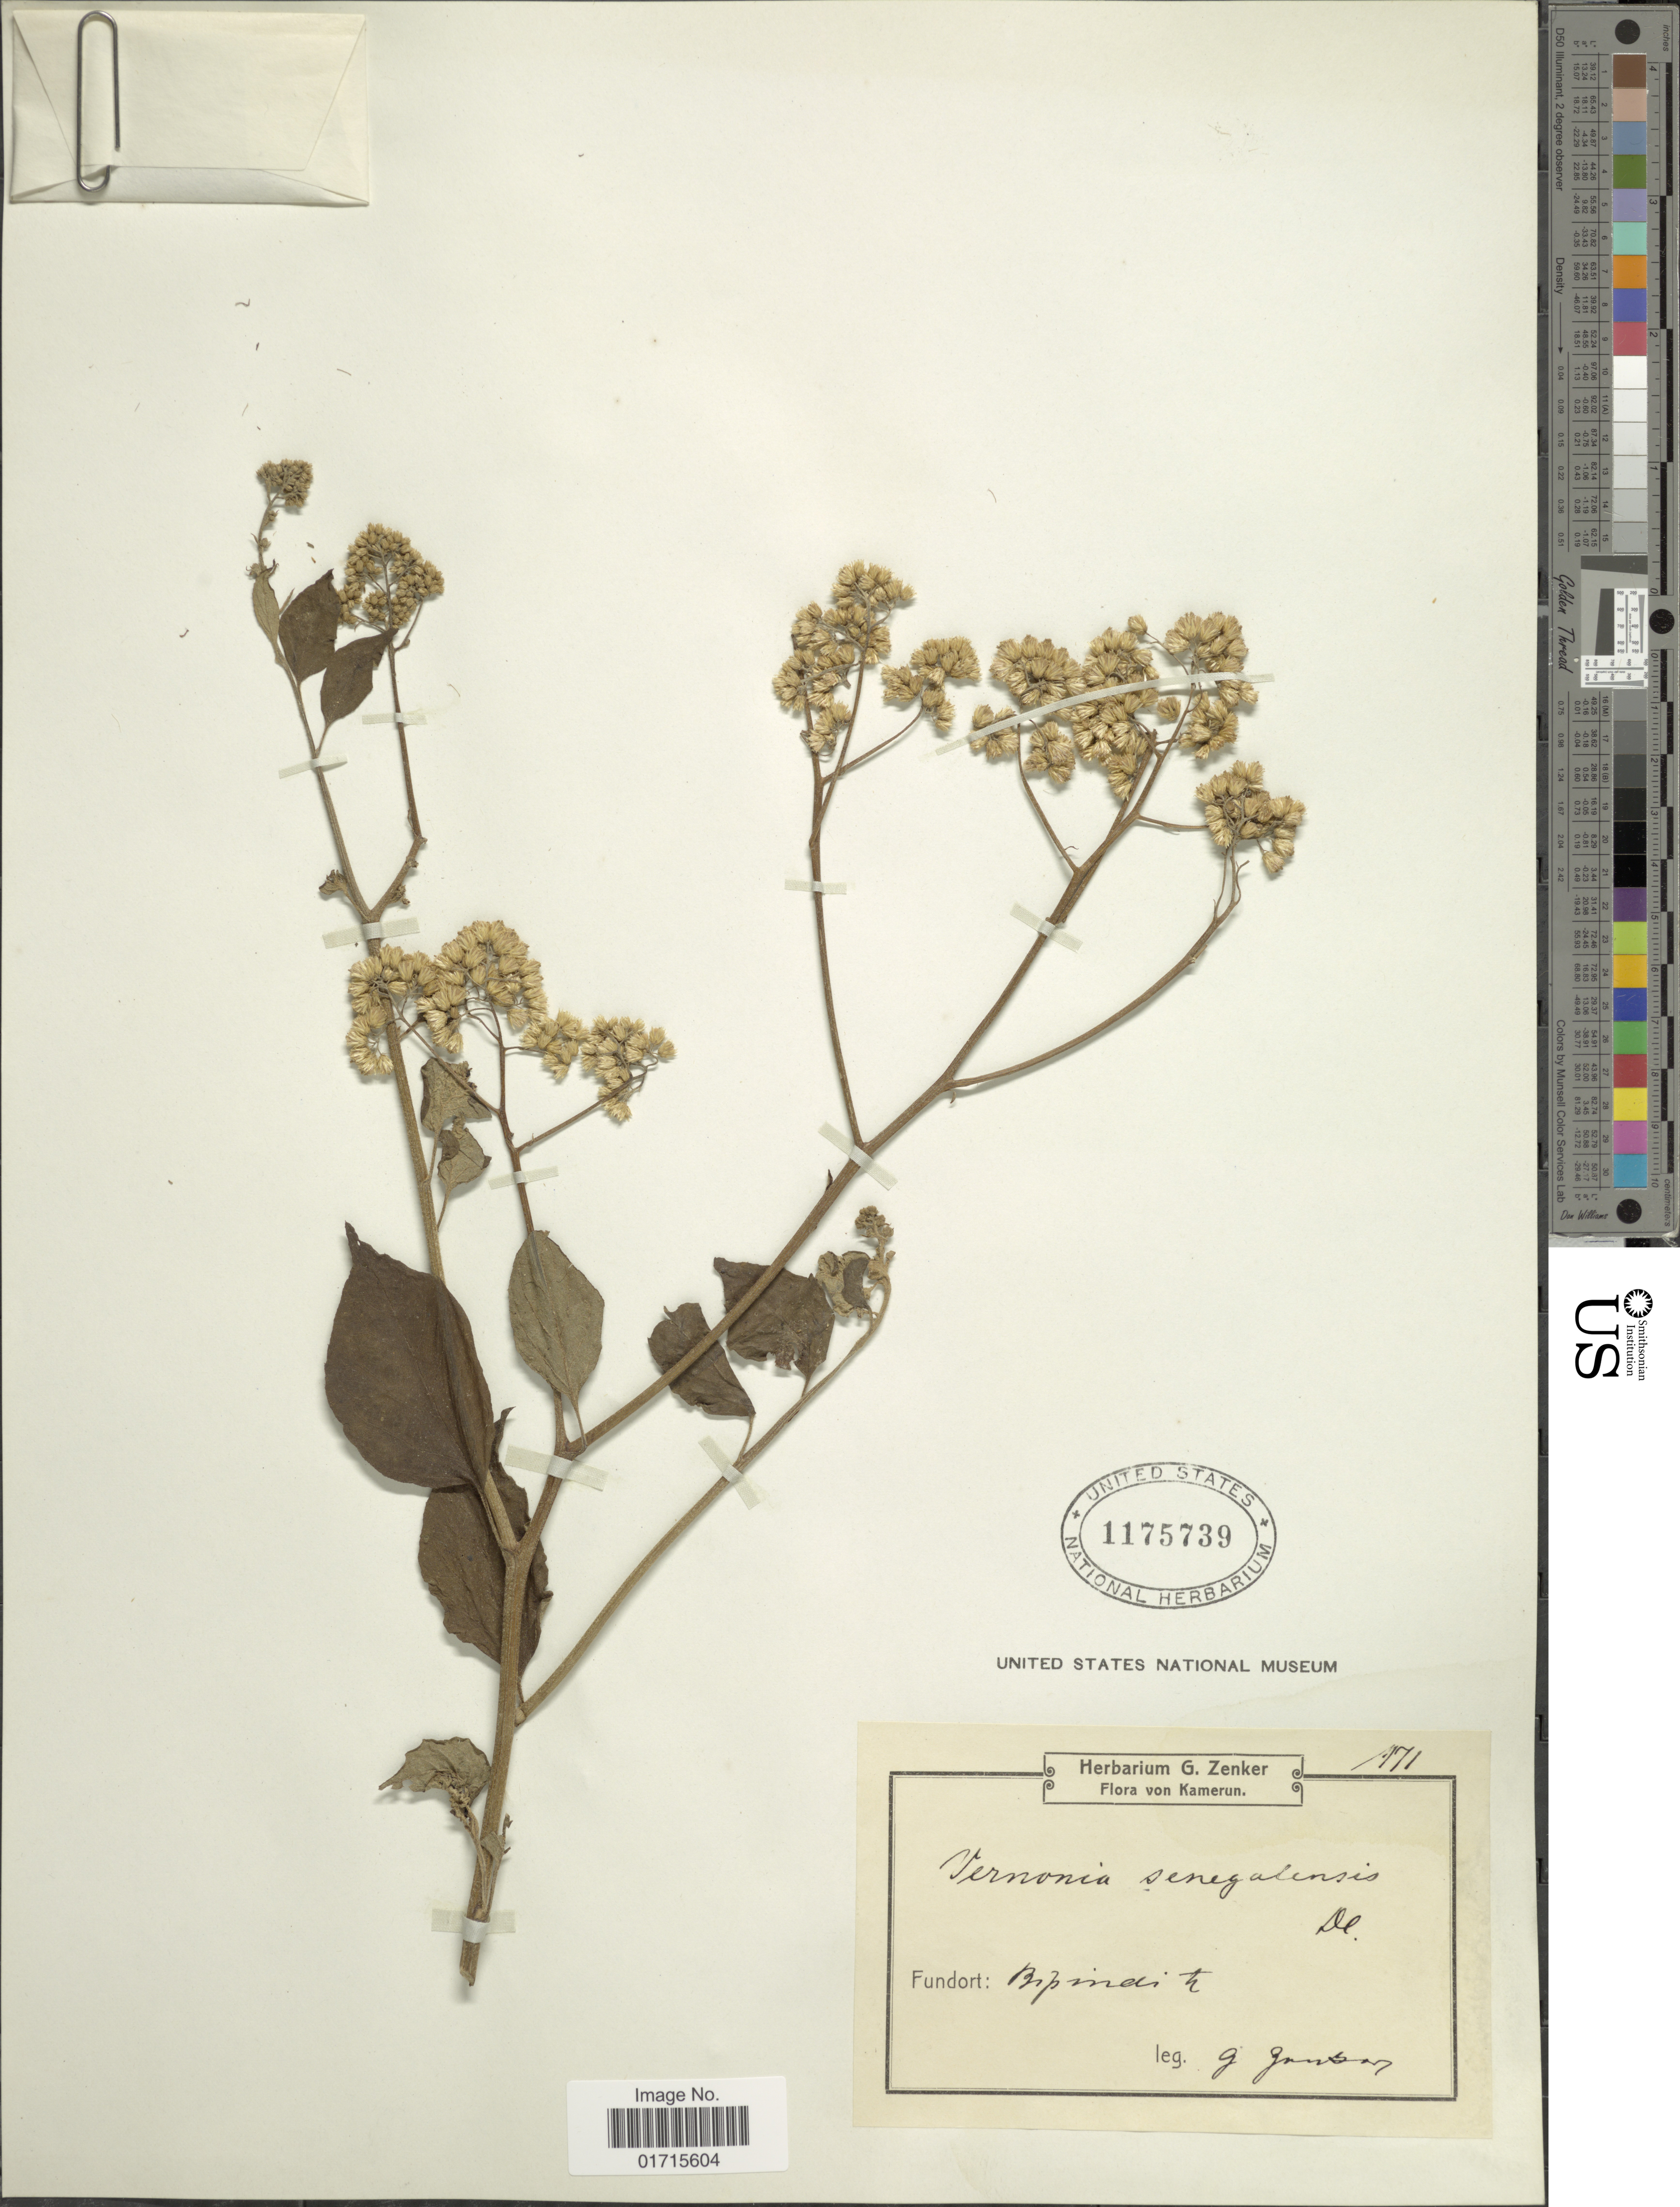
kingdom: Plantae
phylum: Tracheophyta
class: Magnoliopsida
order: Asterales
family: Asteraceae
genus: Microglossa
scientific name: Microglossa volubilis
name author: DC.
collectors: G. A. Zenker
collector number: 171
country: Cameroon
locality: Kamerun. Bipindi T [interpreted]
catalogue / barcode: US 1175739